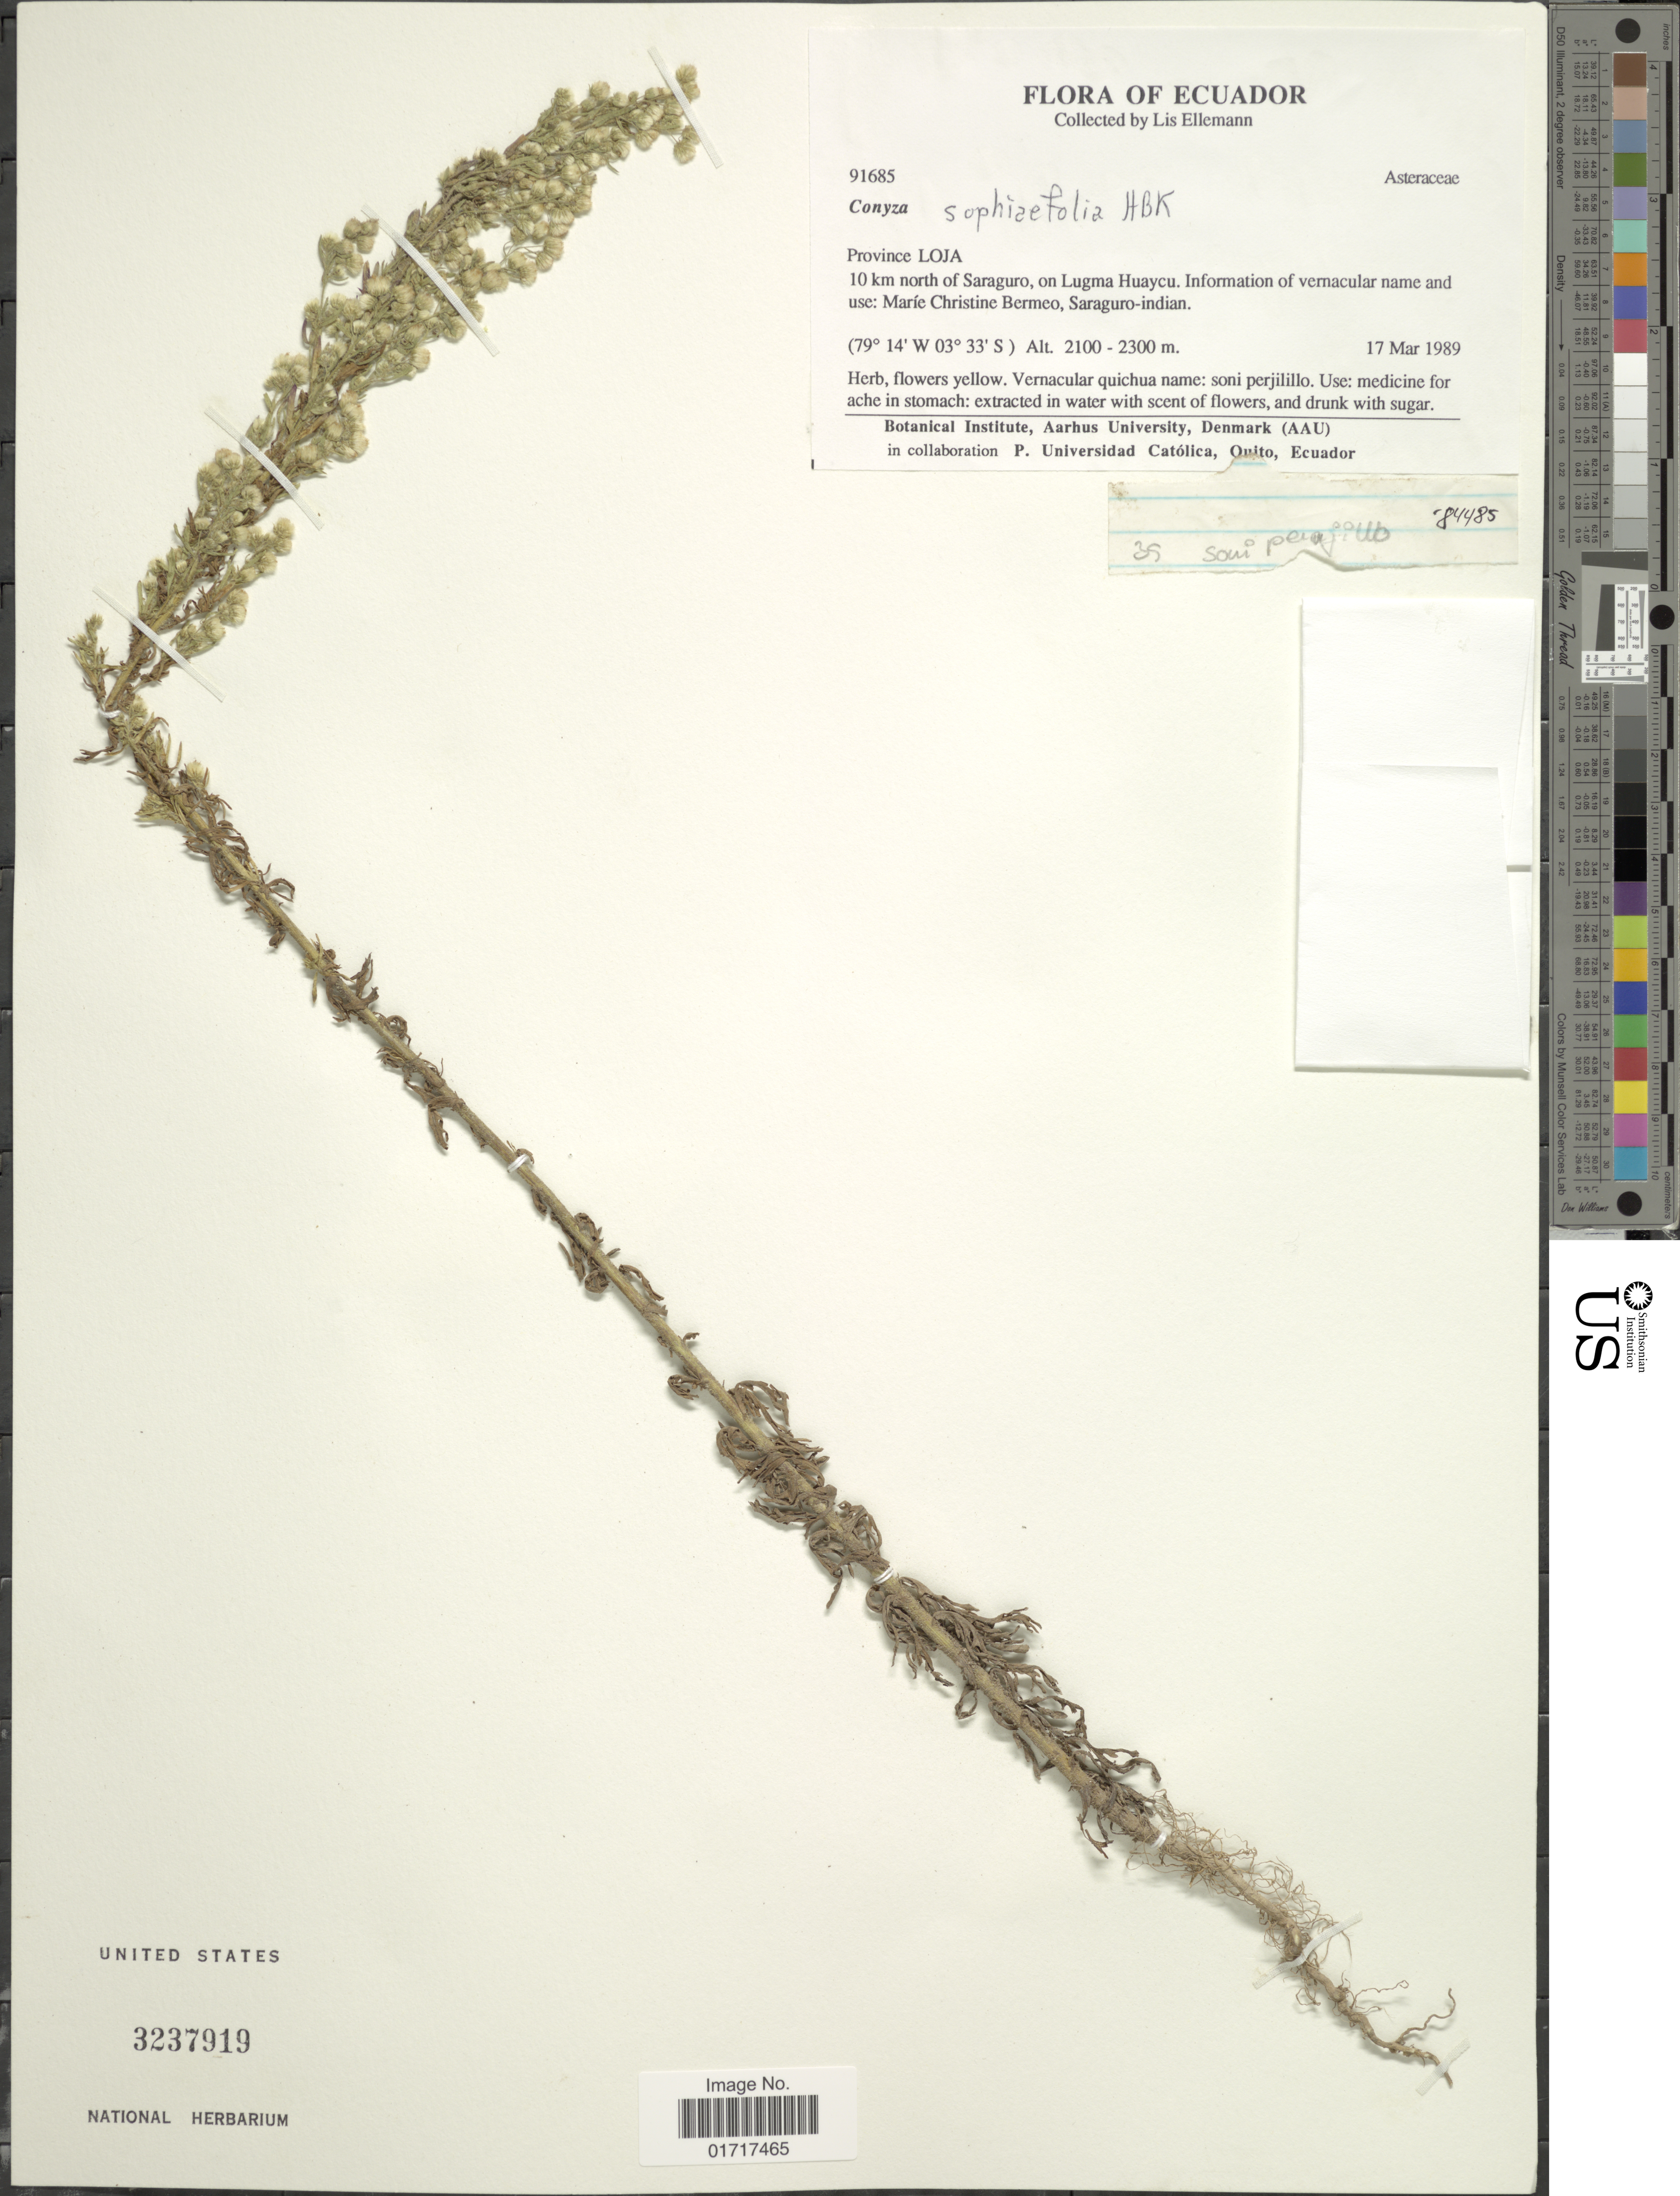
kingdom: Plantae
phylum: Tracheophyta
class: Magnoliopsida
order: Asterales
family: Asteraceae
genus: Conyza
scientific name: Conyza sophiifolia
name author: Kunth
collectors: L. Ellemann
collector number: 91685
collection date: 1989-03-17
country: Ecuador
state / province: Loja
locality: Province Loja. 10 km north of Saraguro, on Lugma Huaycu.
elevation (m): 2100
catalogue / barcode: US 3237919